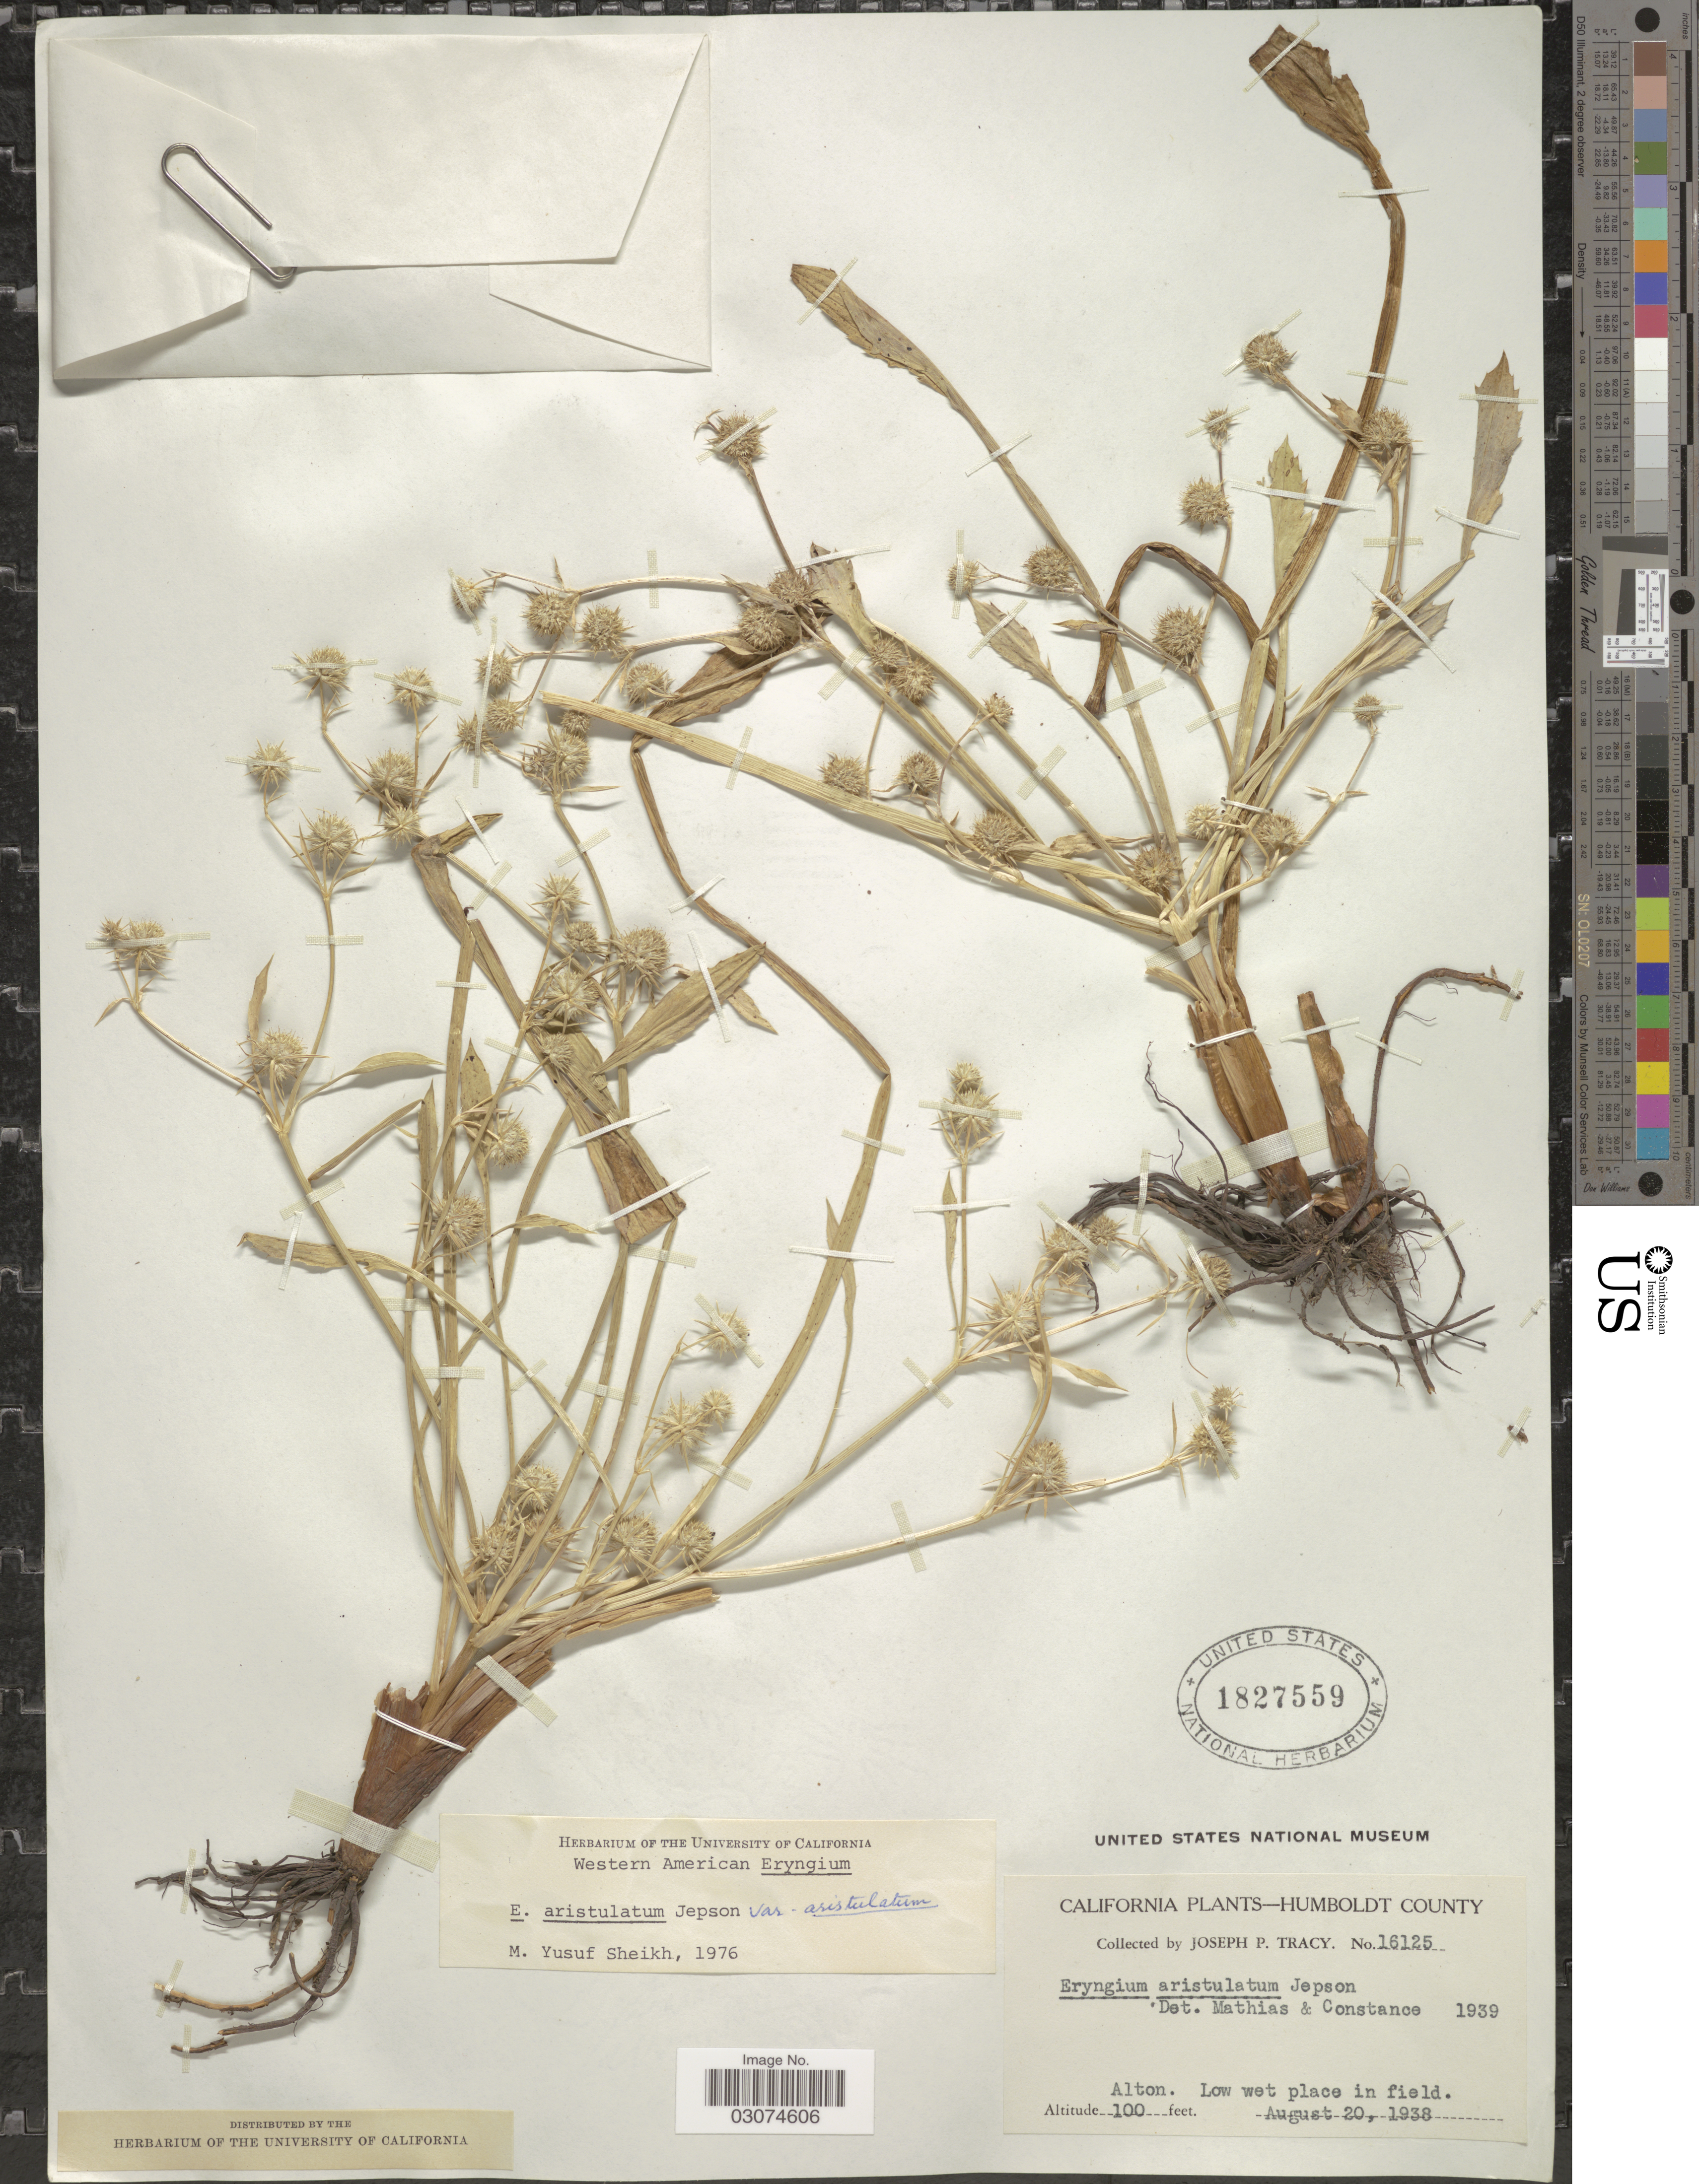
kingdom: Plantae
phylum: Tracheophyta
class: Magnoliopsida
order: Apiales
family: Apiaceae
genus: Eryngium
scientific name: Eryngium aristulatum var. aristulatum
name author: Jeps.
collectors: J. Tracy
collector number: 16125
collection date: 1938-08-20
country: United States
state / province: California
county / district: Humboldt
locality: Humboldt County. Alton.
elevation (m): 30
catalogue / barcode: US 1827559